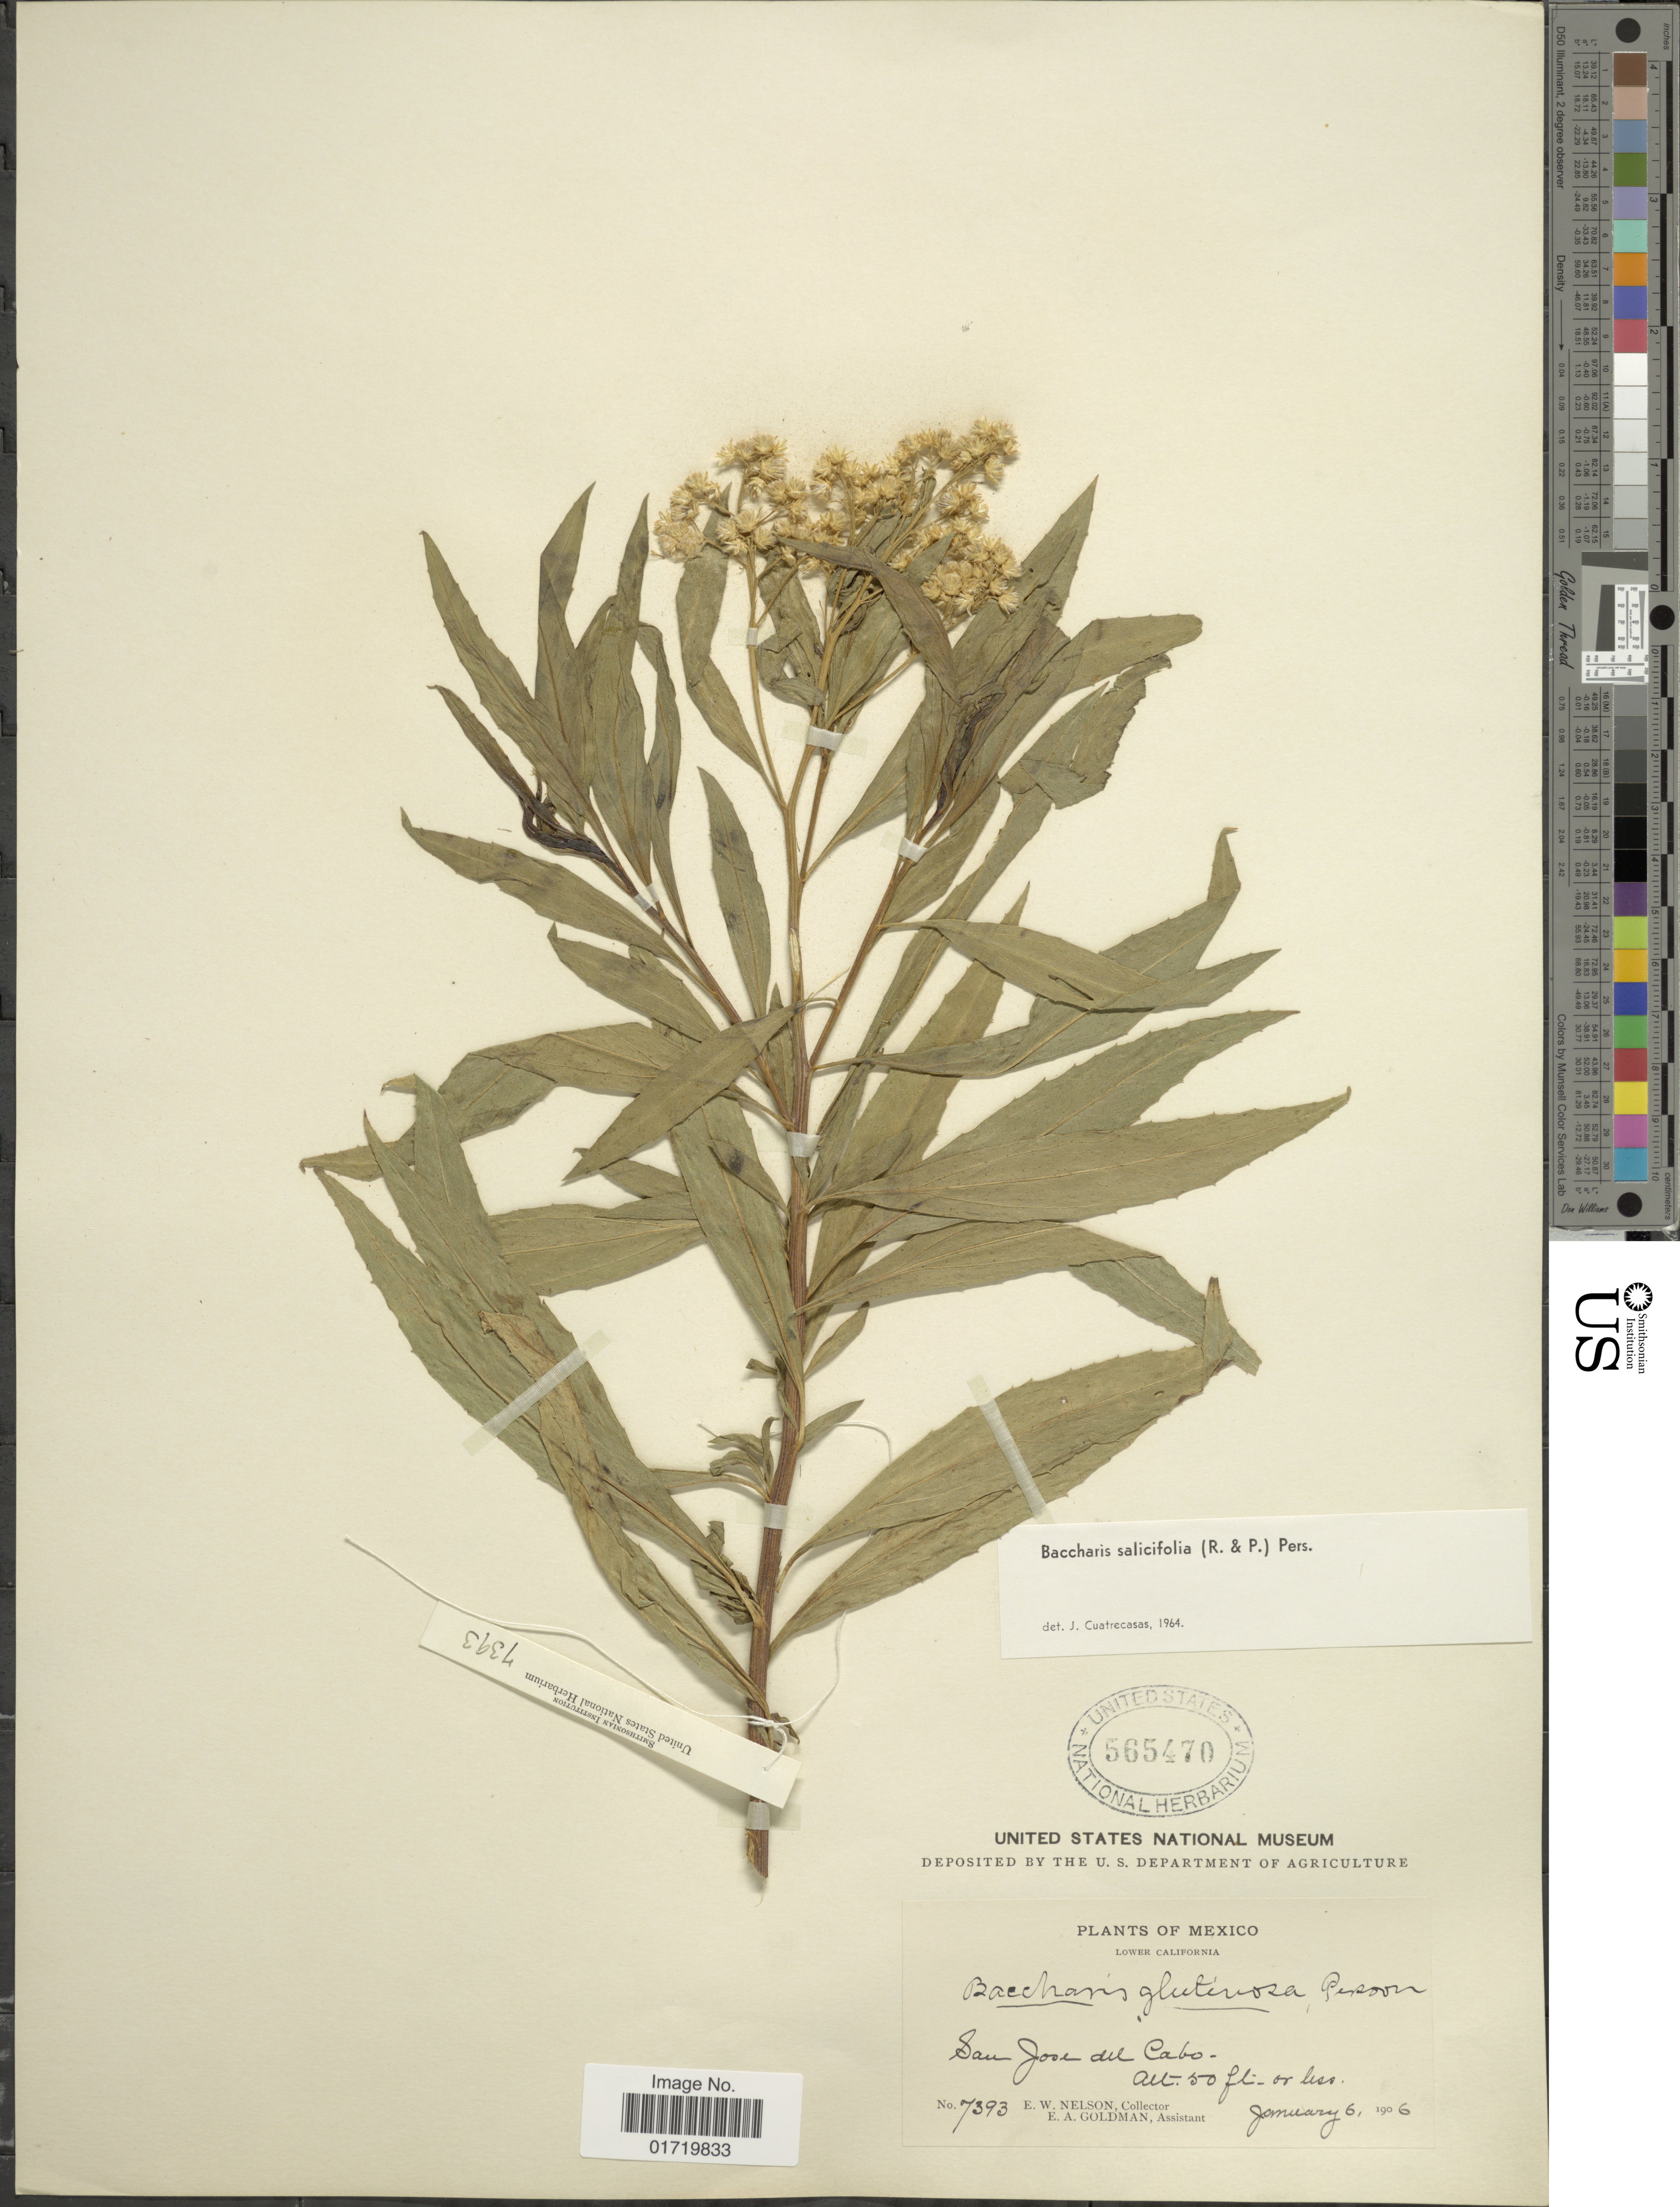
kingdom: Plantae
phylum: Tracheophyta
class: Magnoliopsida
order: Asterales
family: Asteraceae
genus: Baccharis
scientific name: Baccharis salicifolia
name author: (Ruiz & Pav.) Pers.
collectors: E. W. Nelson & E. A. Goldman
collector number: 7393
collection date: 1906-01-06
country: Mexico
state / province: Baja California Sur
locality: Lower California, San Jose del Cabo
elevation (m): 15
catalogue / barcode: US 565470